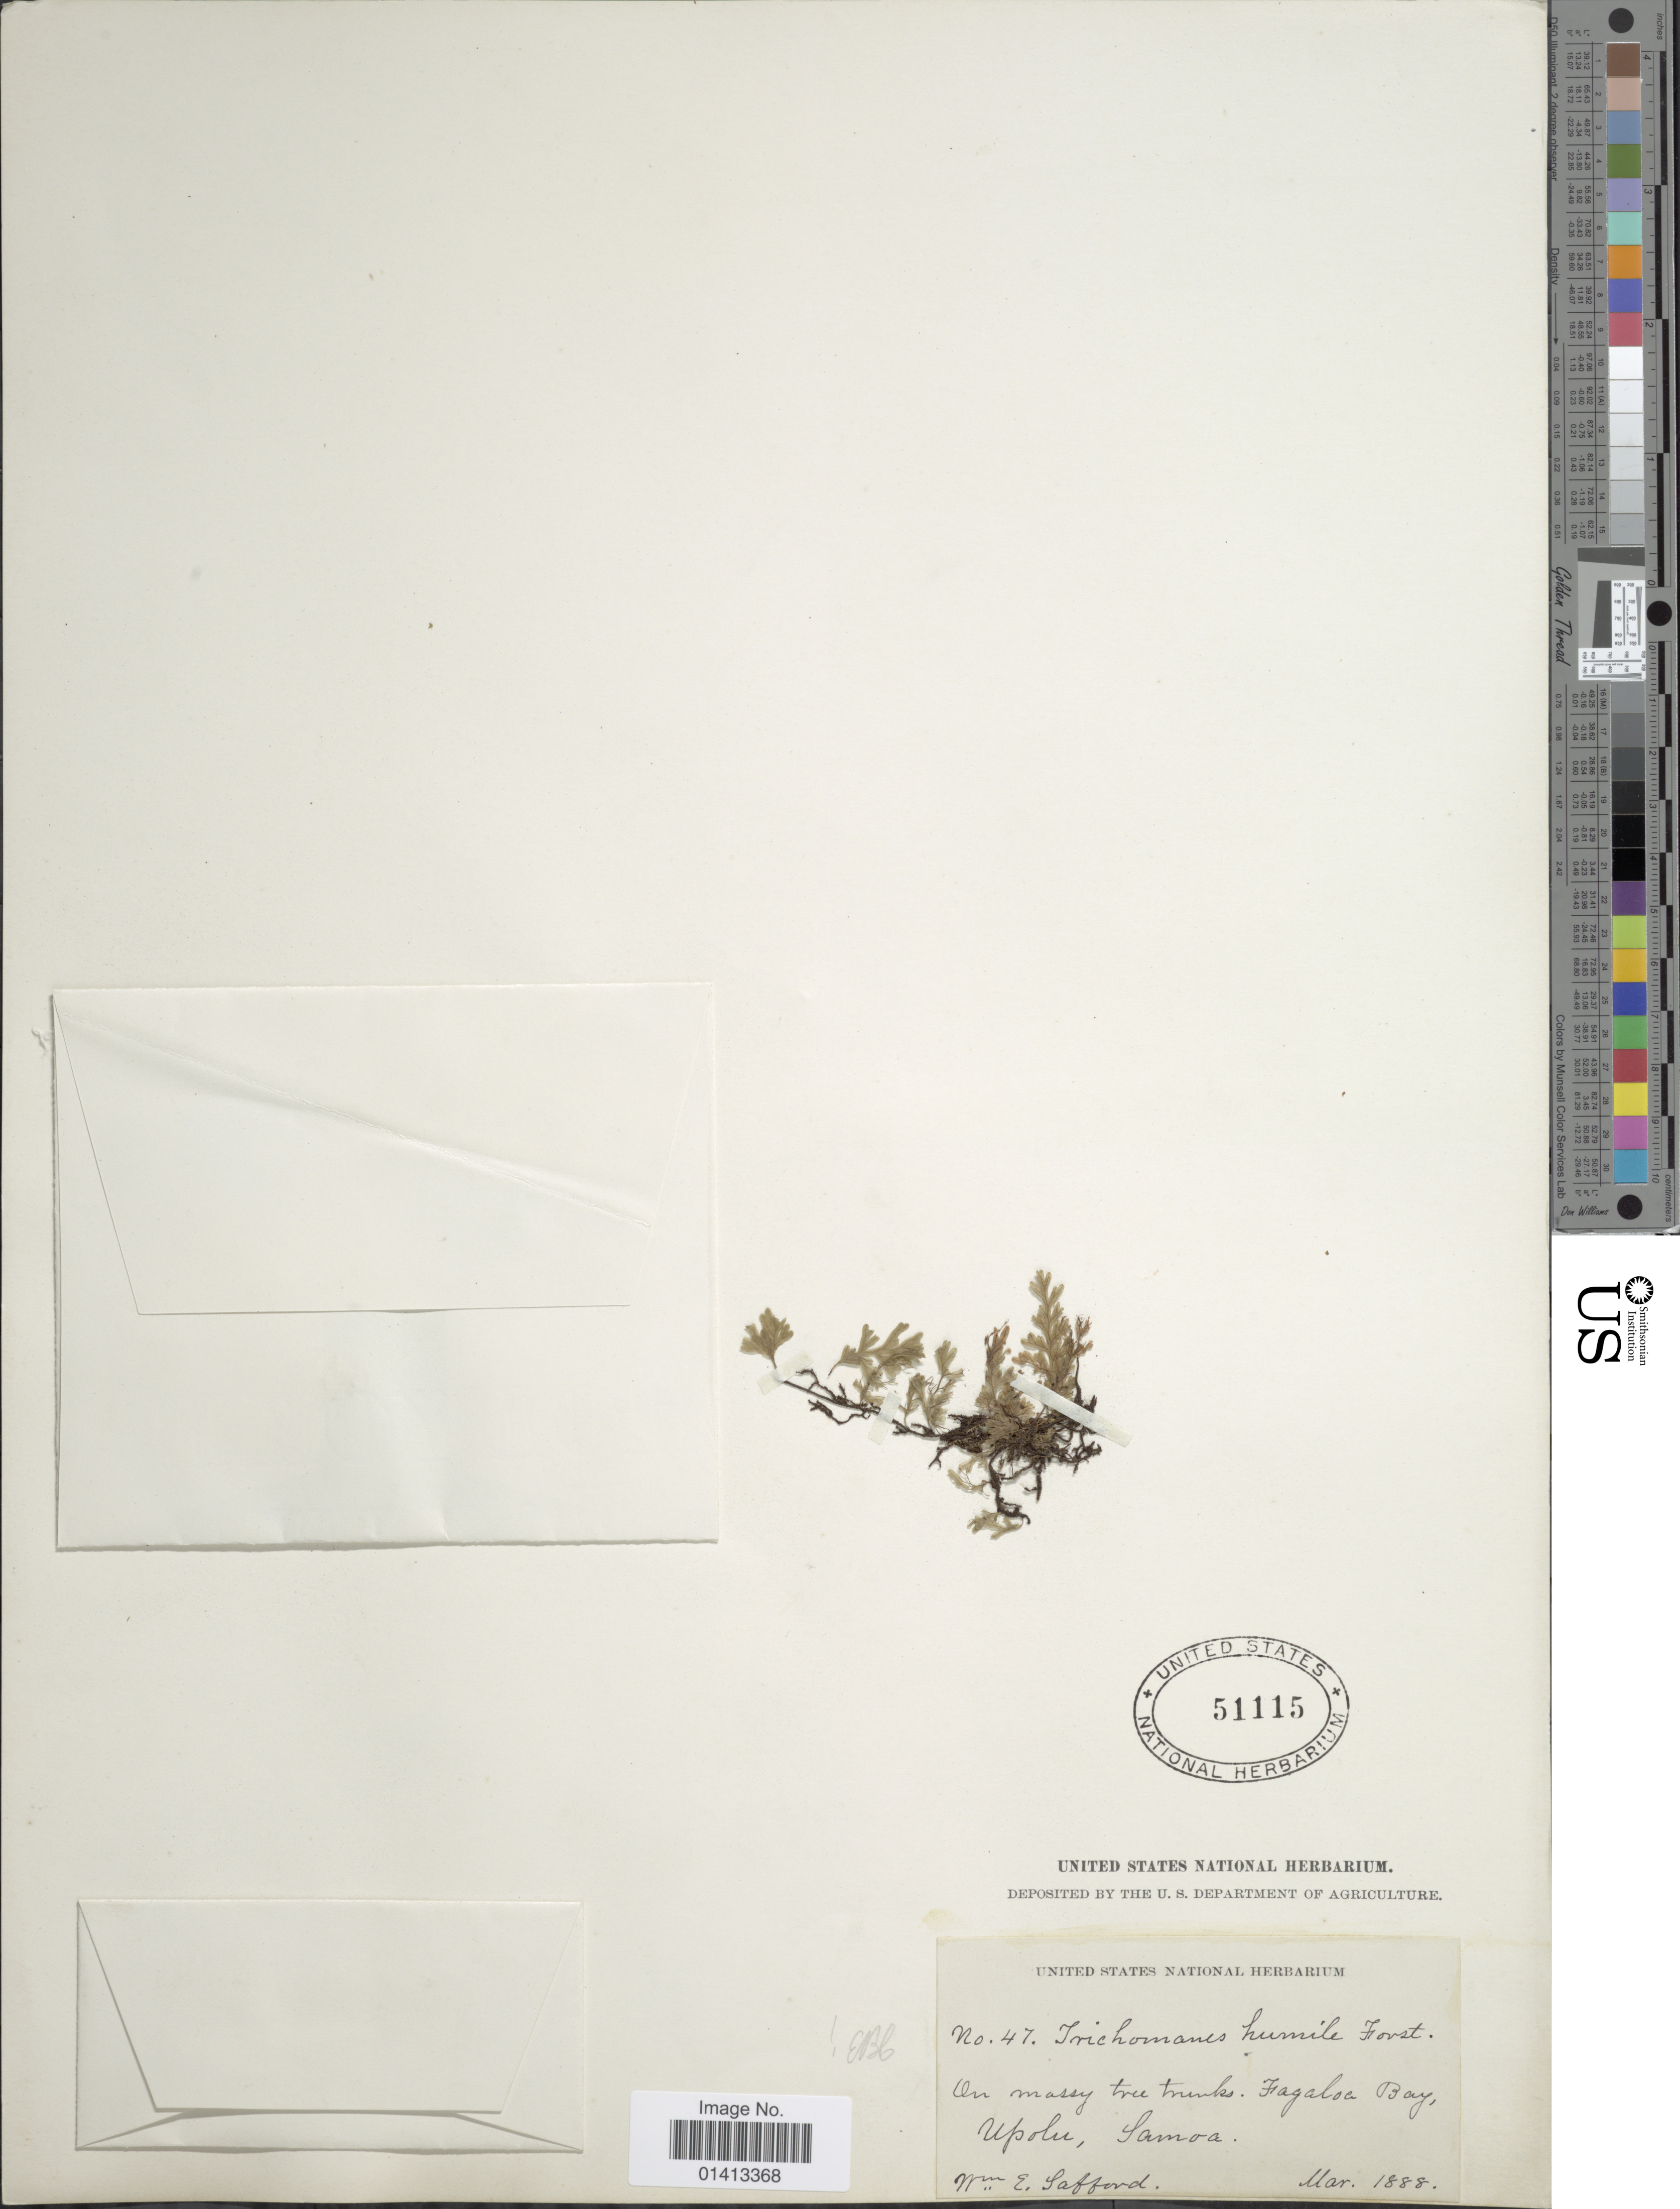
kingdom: Plantae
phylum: Tracheophyta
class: Polypodiopsida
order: Hymenophyllales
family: Hymenophyllaceae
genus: Crepidomanes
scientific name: Crepidomanes humilis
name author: (G. Forst.) Bosch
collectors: W. E. Safford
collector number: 47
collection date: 1888-03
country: Samoa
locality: Fagalsa Bay, Upolu, Samoa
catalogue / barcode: US 51115